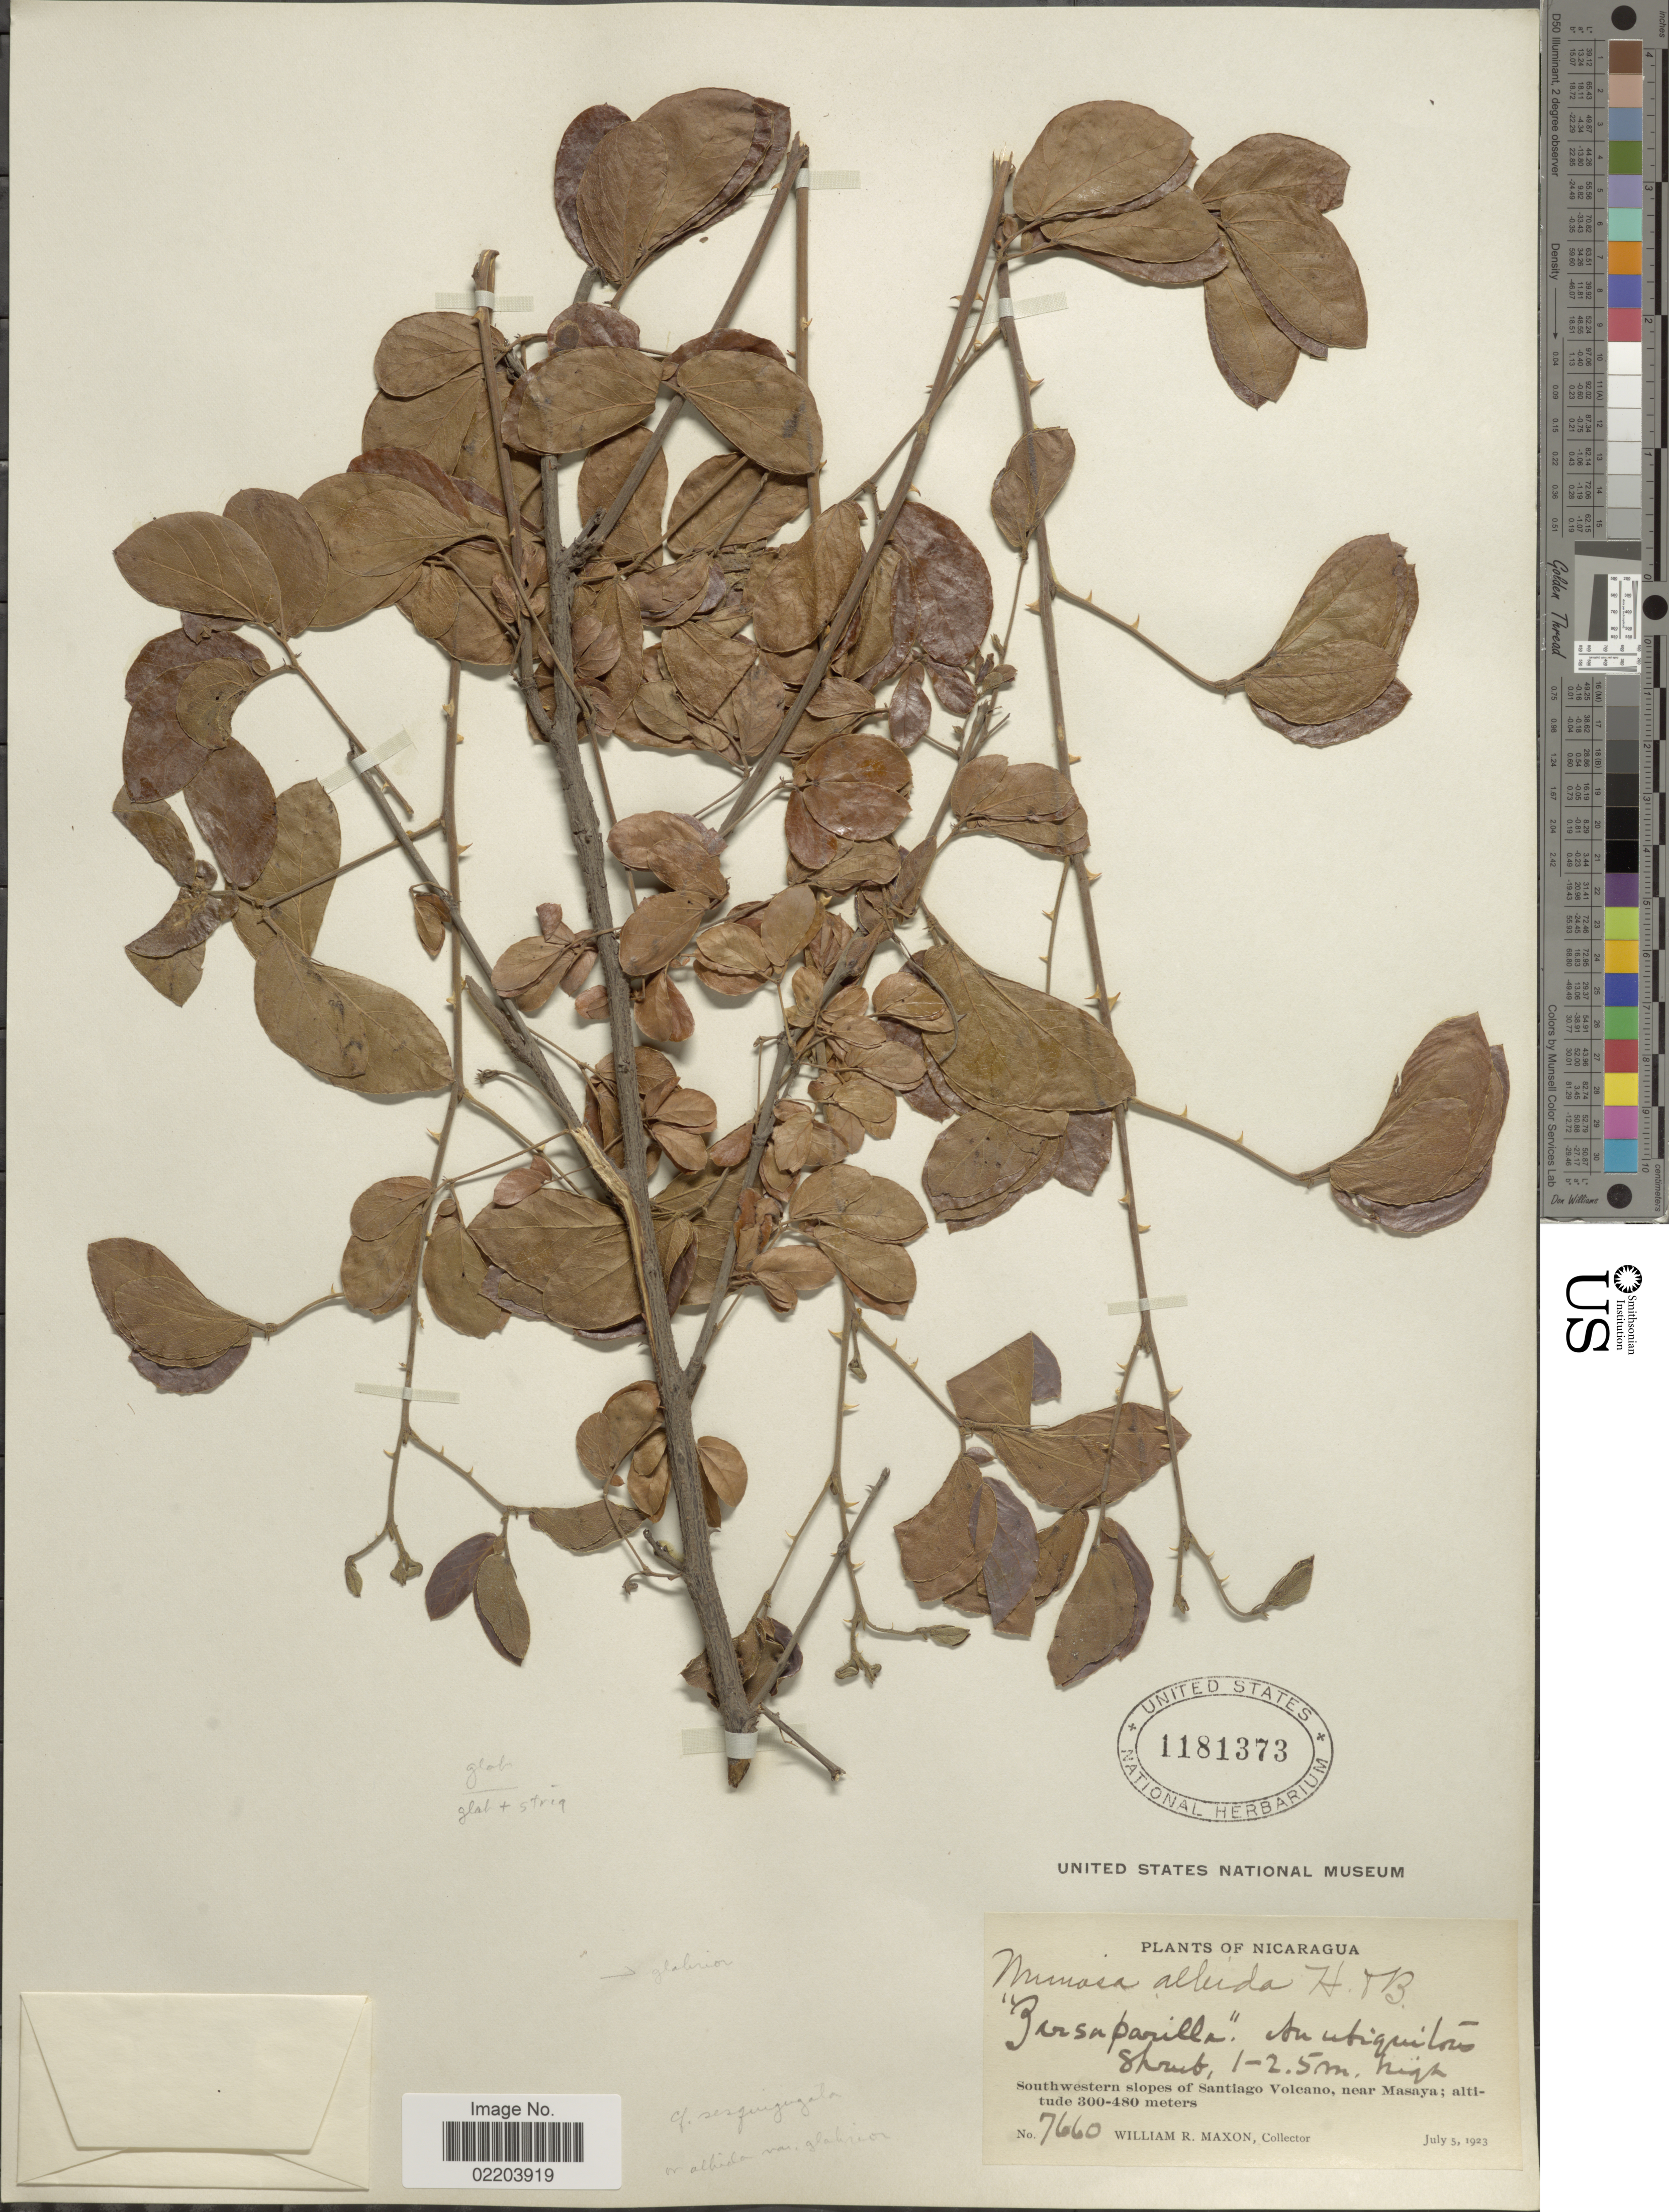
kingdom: Plantae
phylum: Tracheophyta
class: Magnoliopsida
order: Fabales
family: Fabaceae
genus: Mimosa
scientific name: Mimosa albida var. glabrior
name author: B.L. Rob.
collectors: W. R. Maxon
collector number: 7660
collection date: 1923-07-05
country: Nicaragua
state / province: Masaya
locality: Southwestern slopes of Santiago Volcano, near Masaya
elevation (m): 300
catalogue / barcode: US 1181373